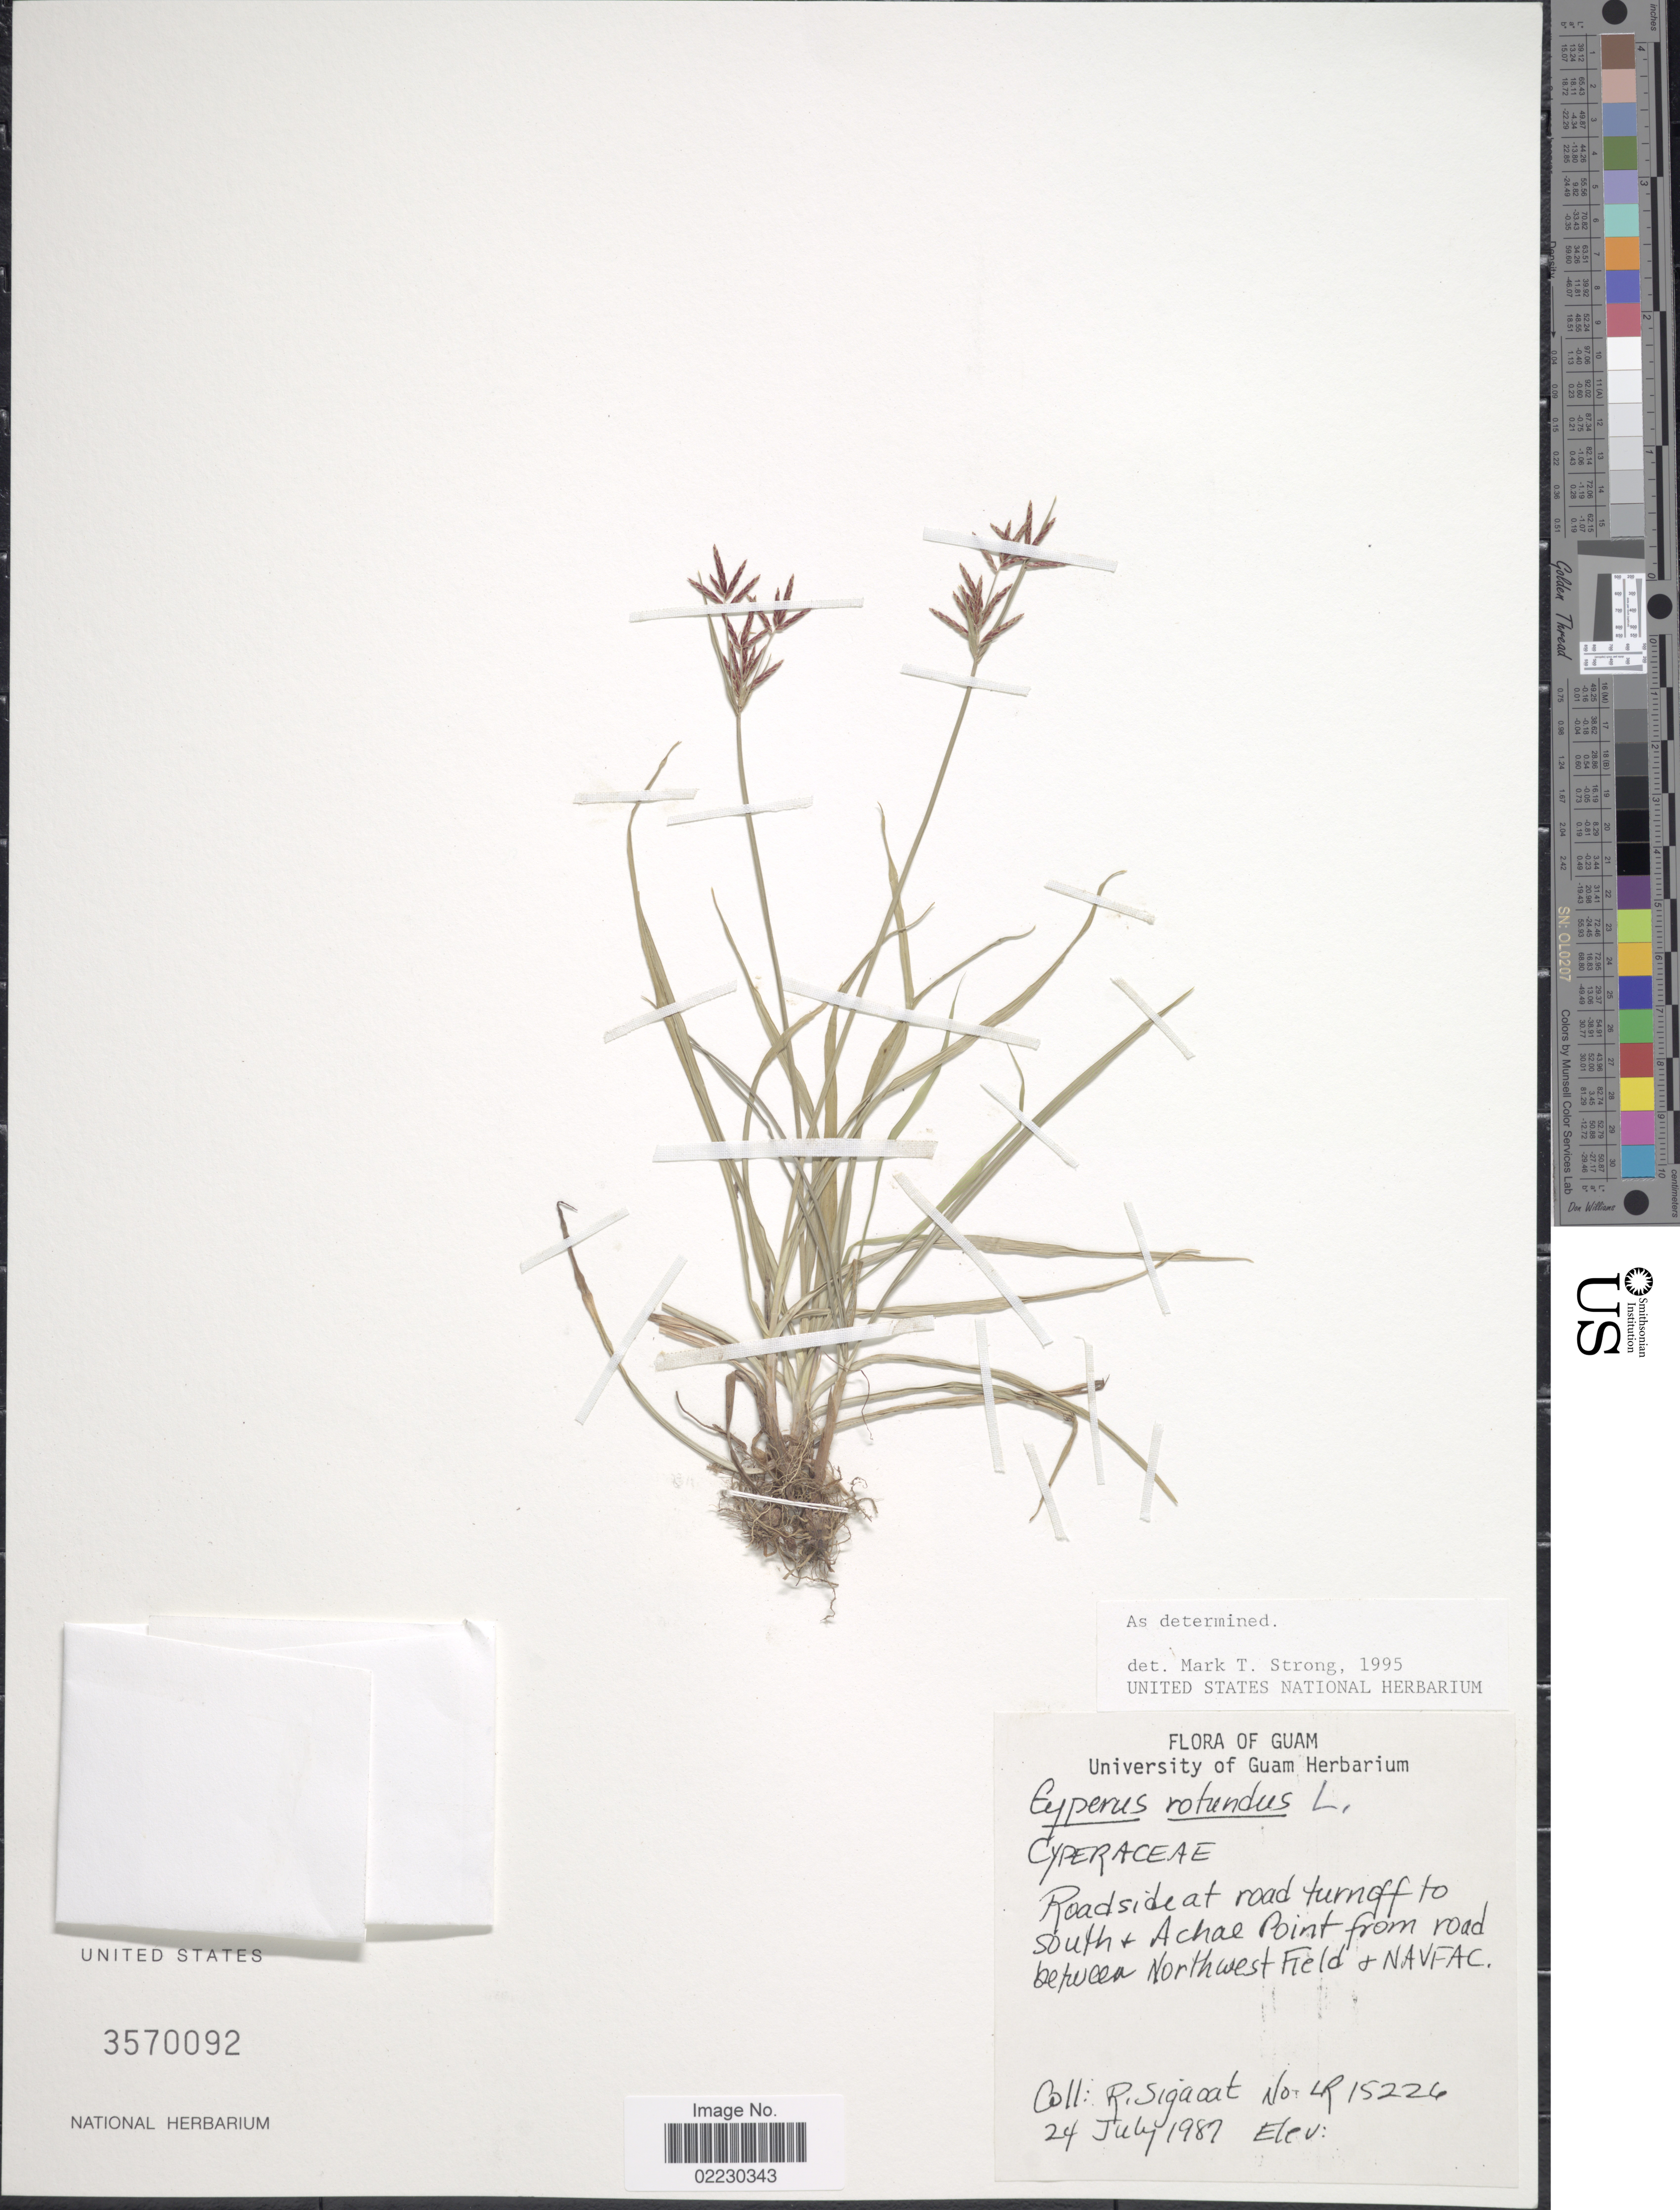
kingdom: Plantae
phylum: Tracheophyta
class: Liliopsida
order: Poales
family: Cyperaceae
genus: Cyperus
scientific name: Cyperus rotundus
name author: L.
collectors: R. Sigaoat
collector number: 15226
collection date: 1987-07-24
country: Guam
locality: Roadside at road turnoff to south + Achae Point from road between Northwest Field + NAVFAC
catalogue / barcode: US 3570092